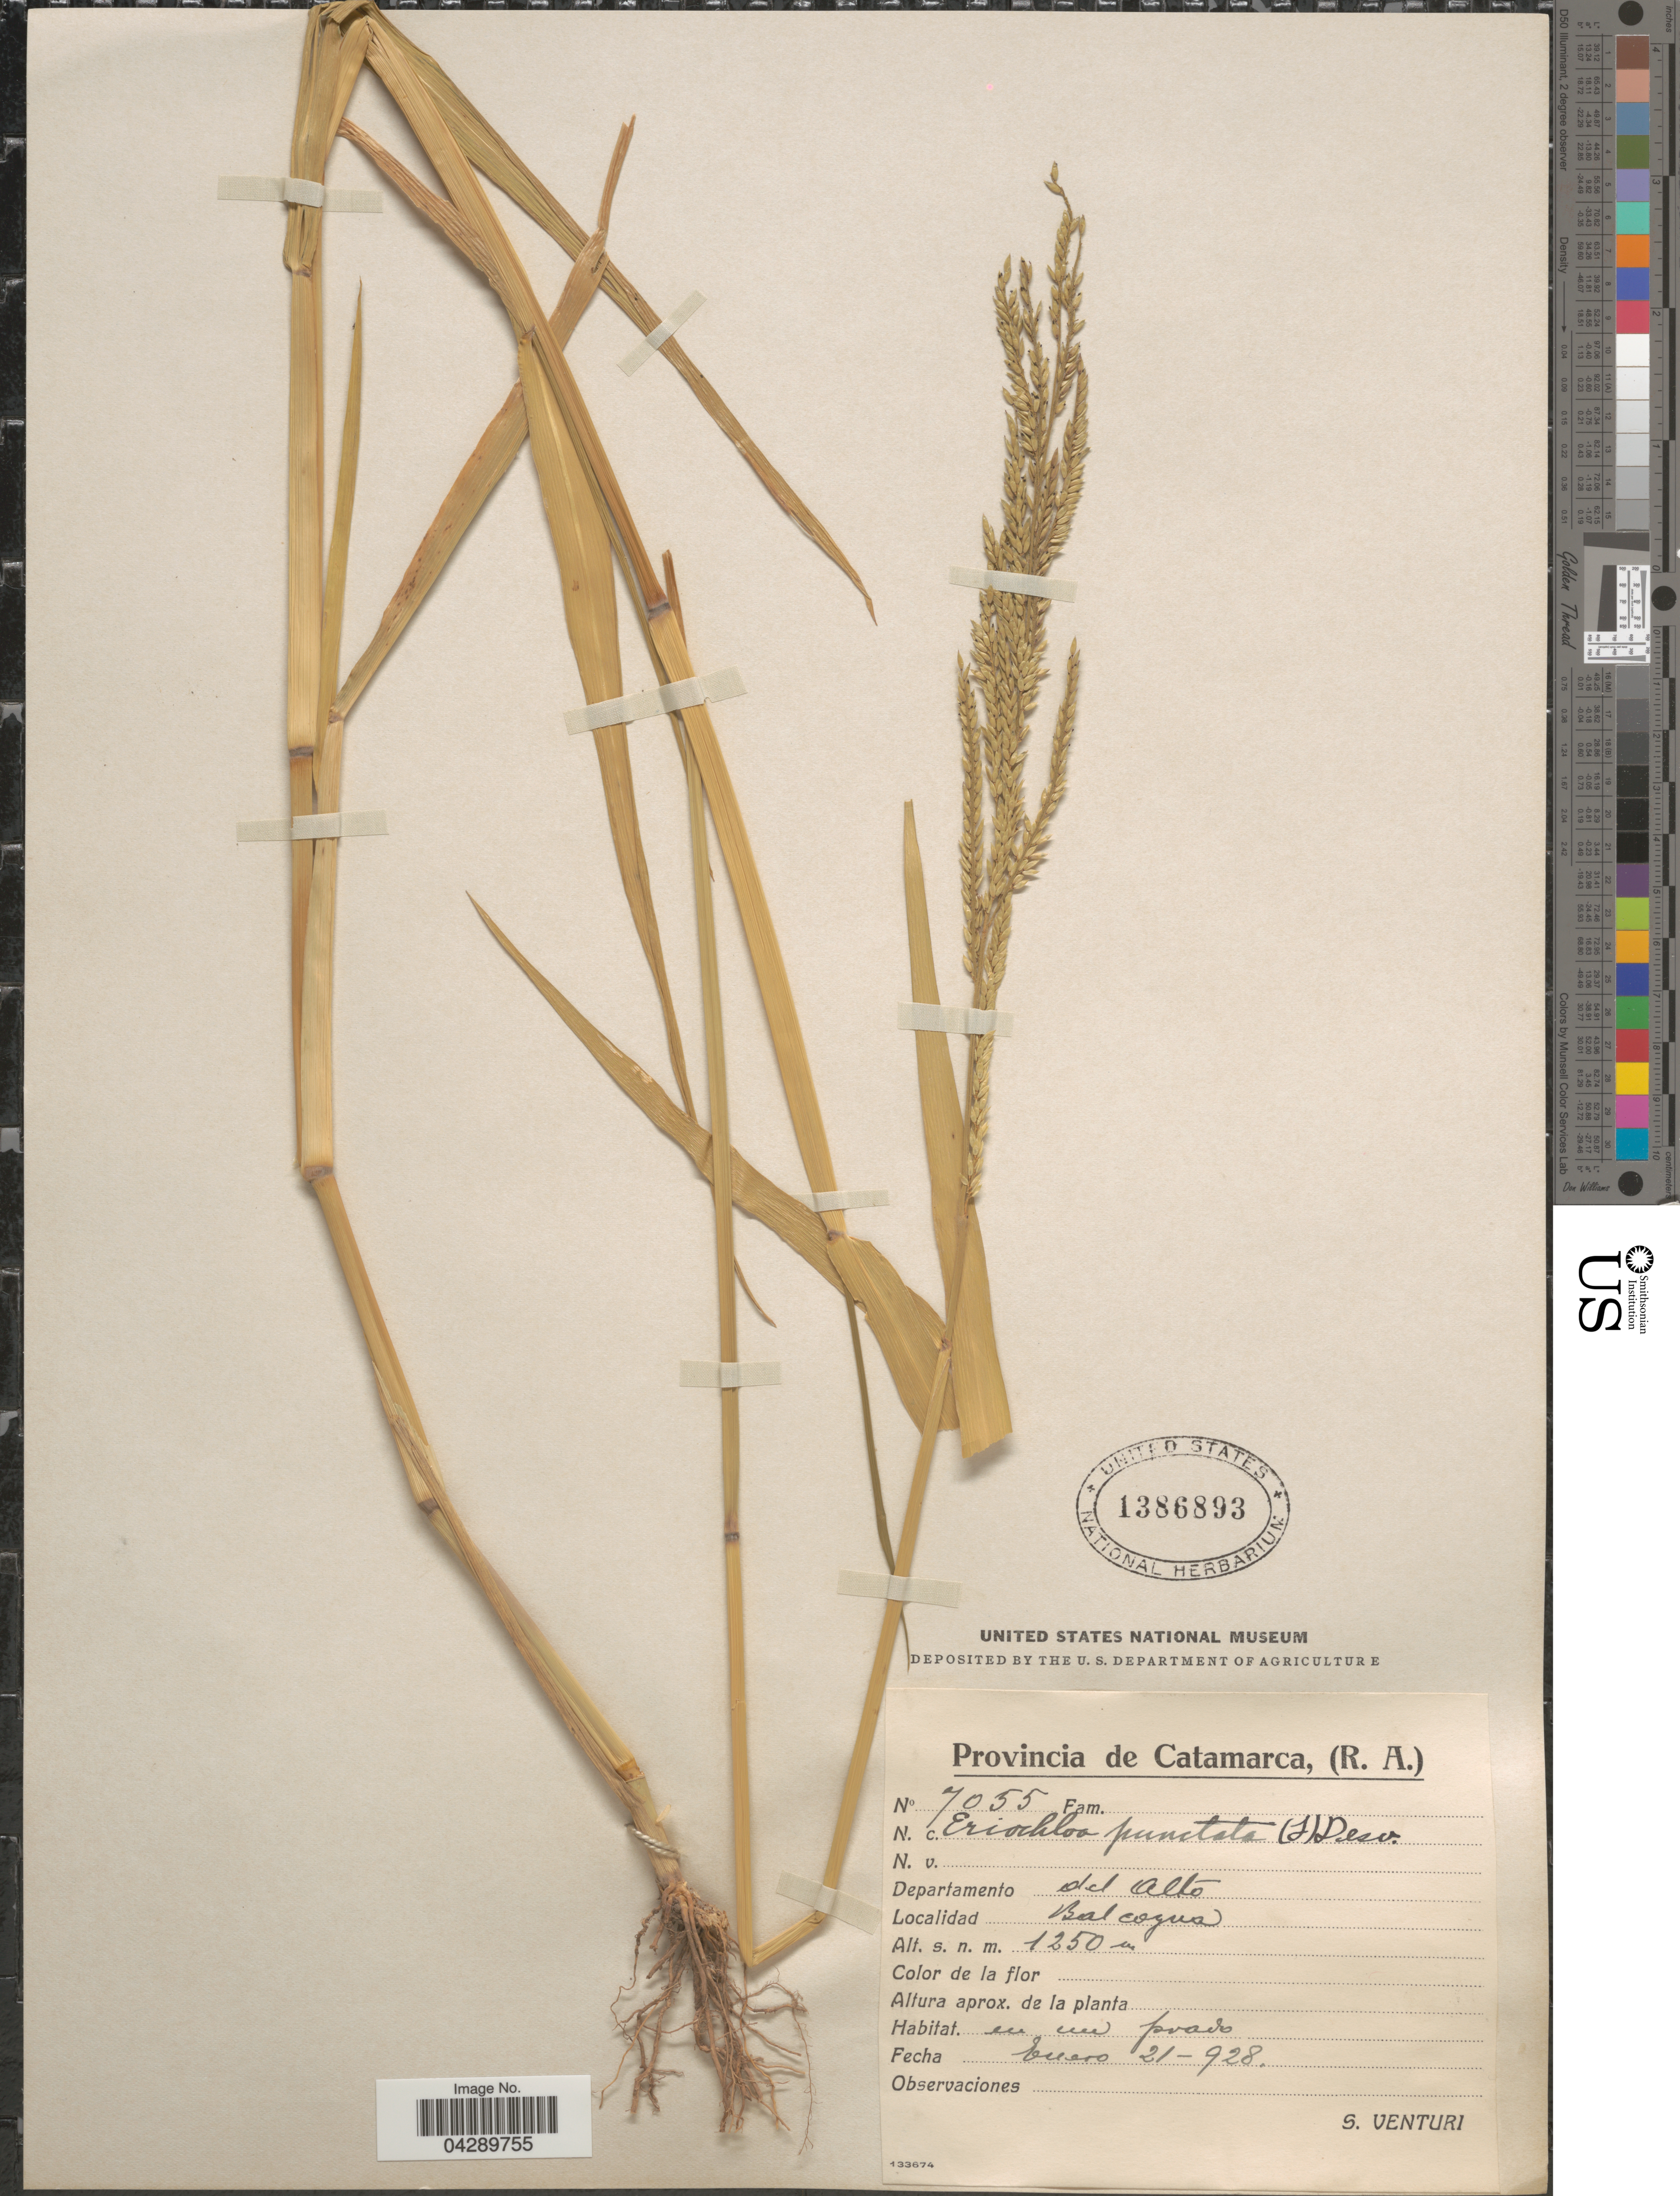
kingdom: Plantae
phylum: Tracheophyta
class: Liliopsida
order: Poales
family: Poaceae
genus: Eriochloa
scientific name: Eriochloa punctata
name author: (L.) Desv. ex Ham.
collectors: S. Venturi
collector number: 7055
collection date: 1928-01-21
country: Argentina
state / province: Catamarca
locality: Departamento del Alto. Balcozna. En un prado.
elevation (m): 1250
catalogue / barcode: US 1386893